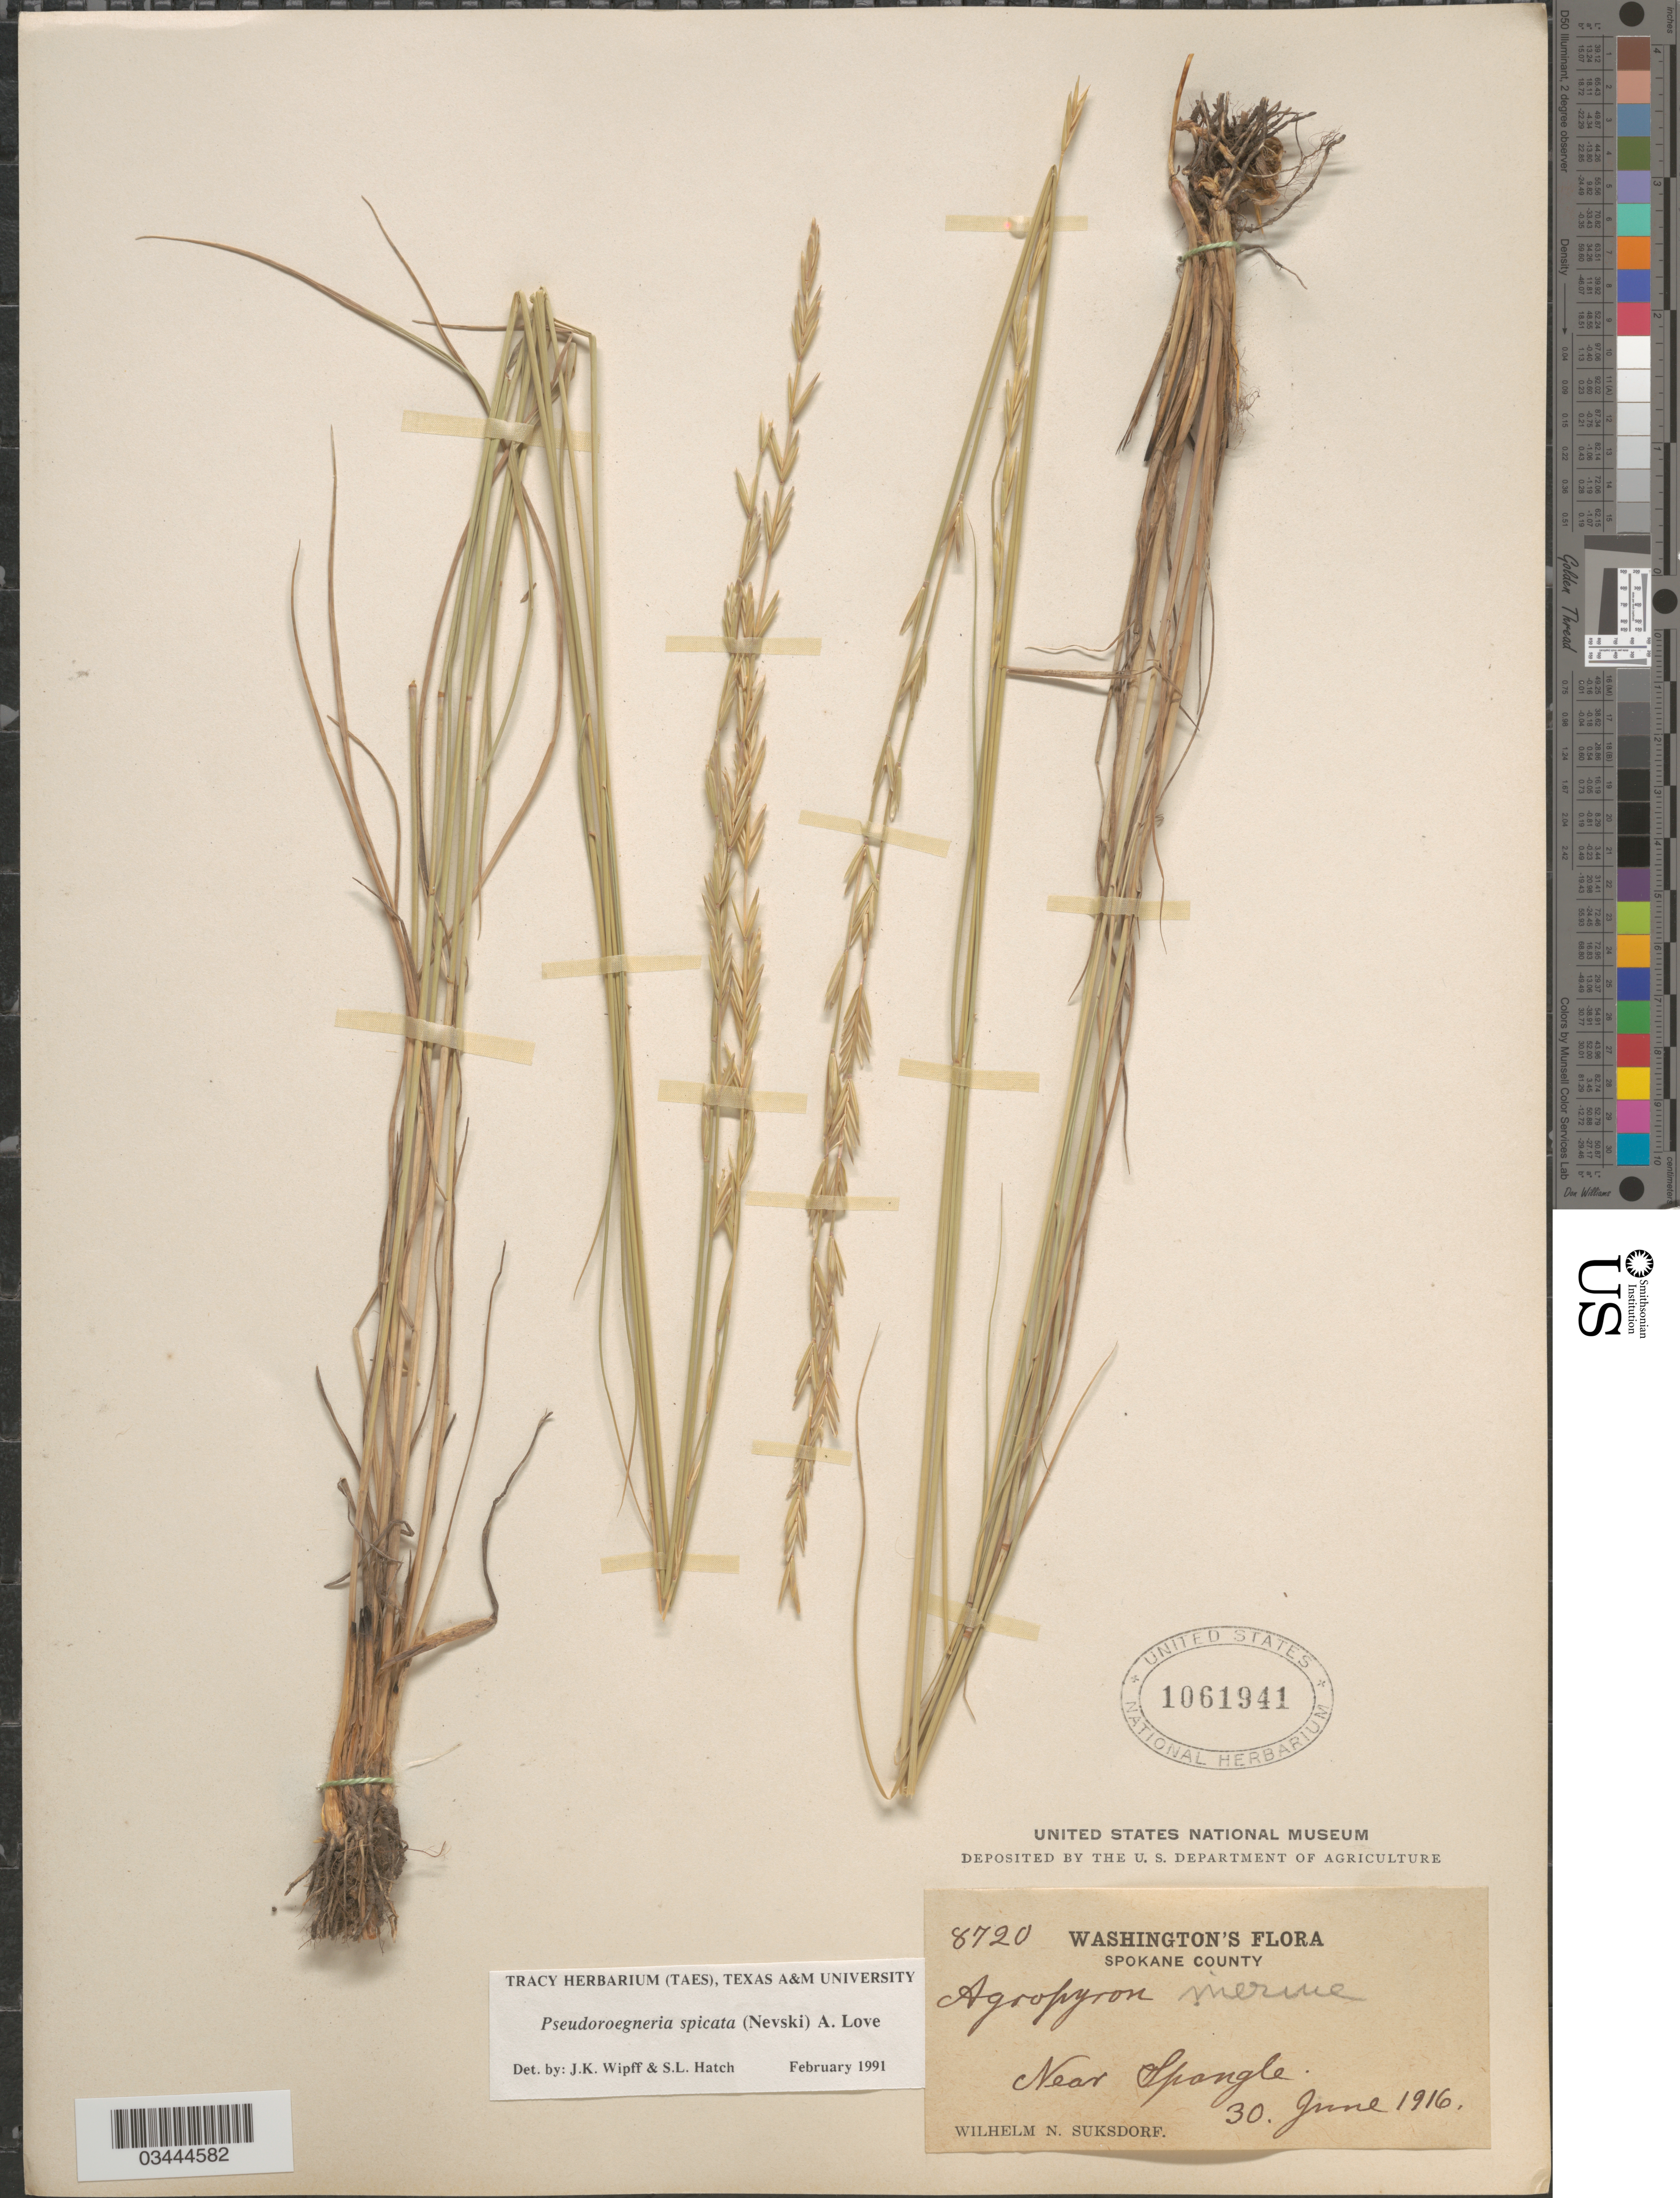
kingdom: Plantae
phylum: Tracheophyta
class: Liliopsida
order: Poales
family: Poaceae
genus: Pseudoroegneria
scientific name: Pseudoroegneria spicata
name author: (Pursh) Á. Löve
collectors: W. N. Suksdorf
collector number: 8720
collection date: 1916-06-30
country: United States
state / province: Washington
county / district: Spokane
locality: Spokane County. Near Spangle.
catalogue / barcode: US 1061941